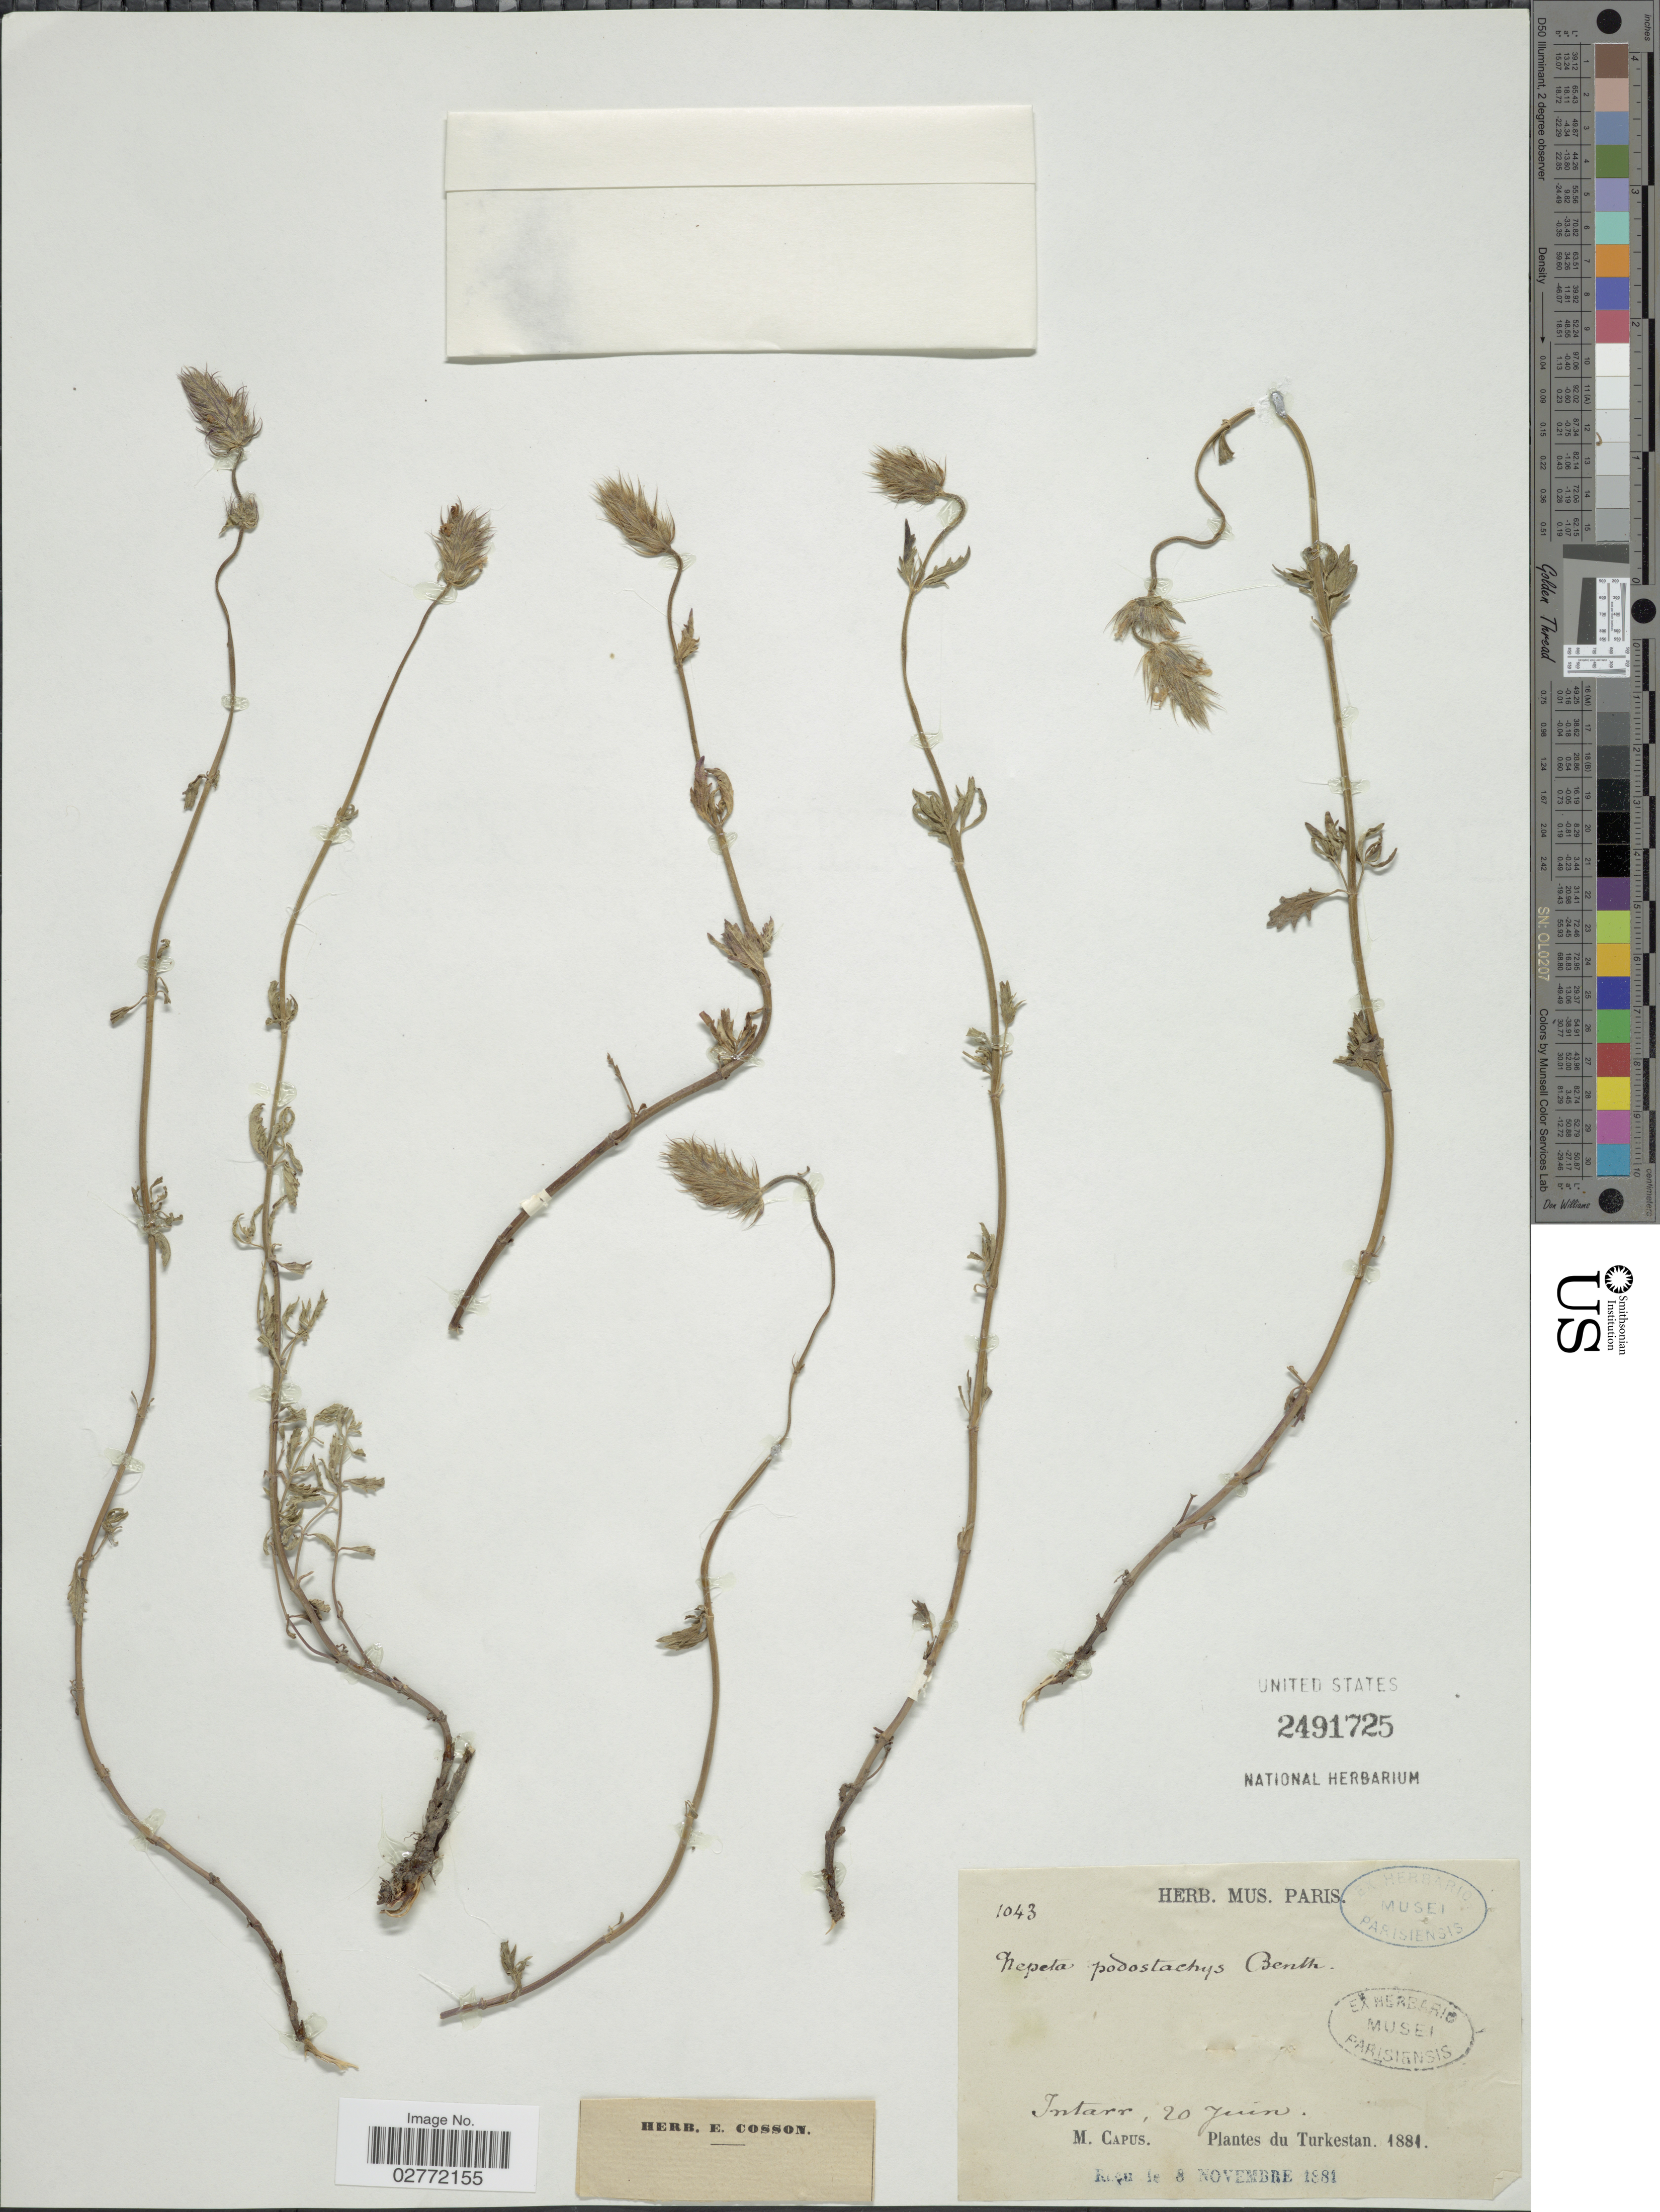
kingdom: Plantae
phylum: Tracheophyta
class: Magnoliopsida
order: Lamiales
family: Lamiaceae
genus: Nepeta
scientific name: Nepeta podostachys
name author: Benth.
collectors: M. Capus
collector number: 1043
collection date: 1881-06-20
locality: Intarr, Turkestan.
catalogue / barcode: US 2491725